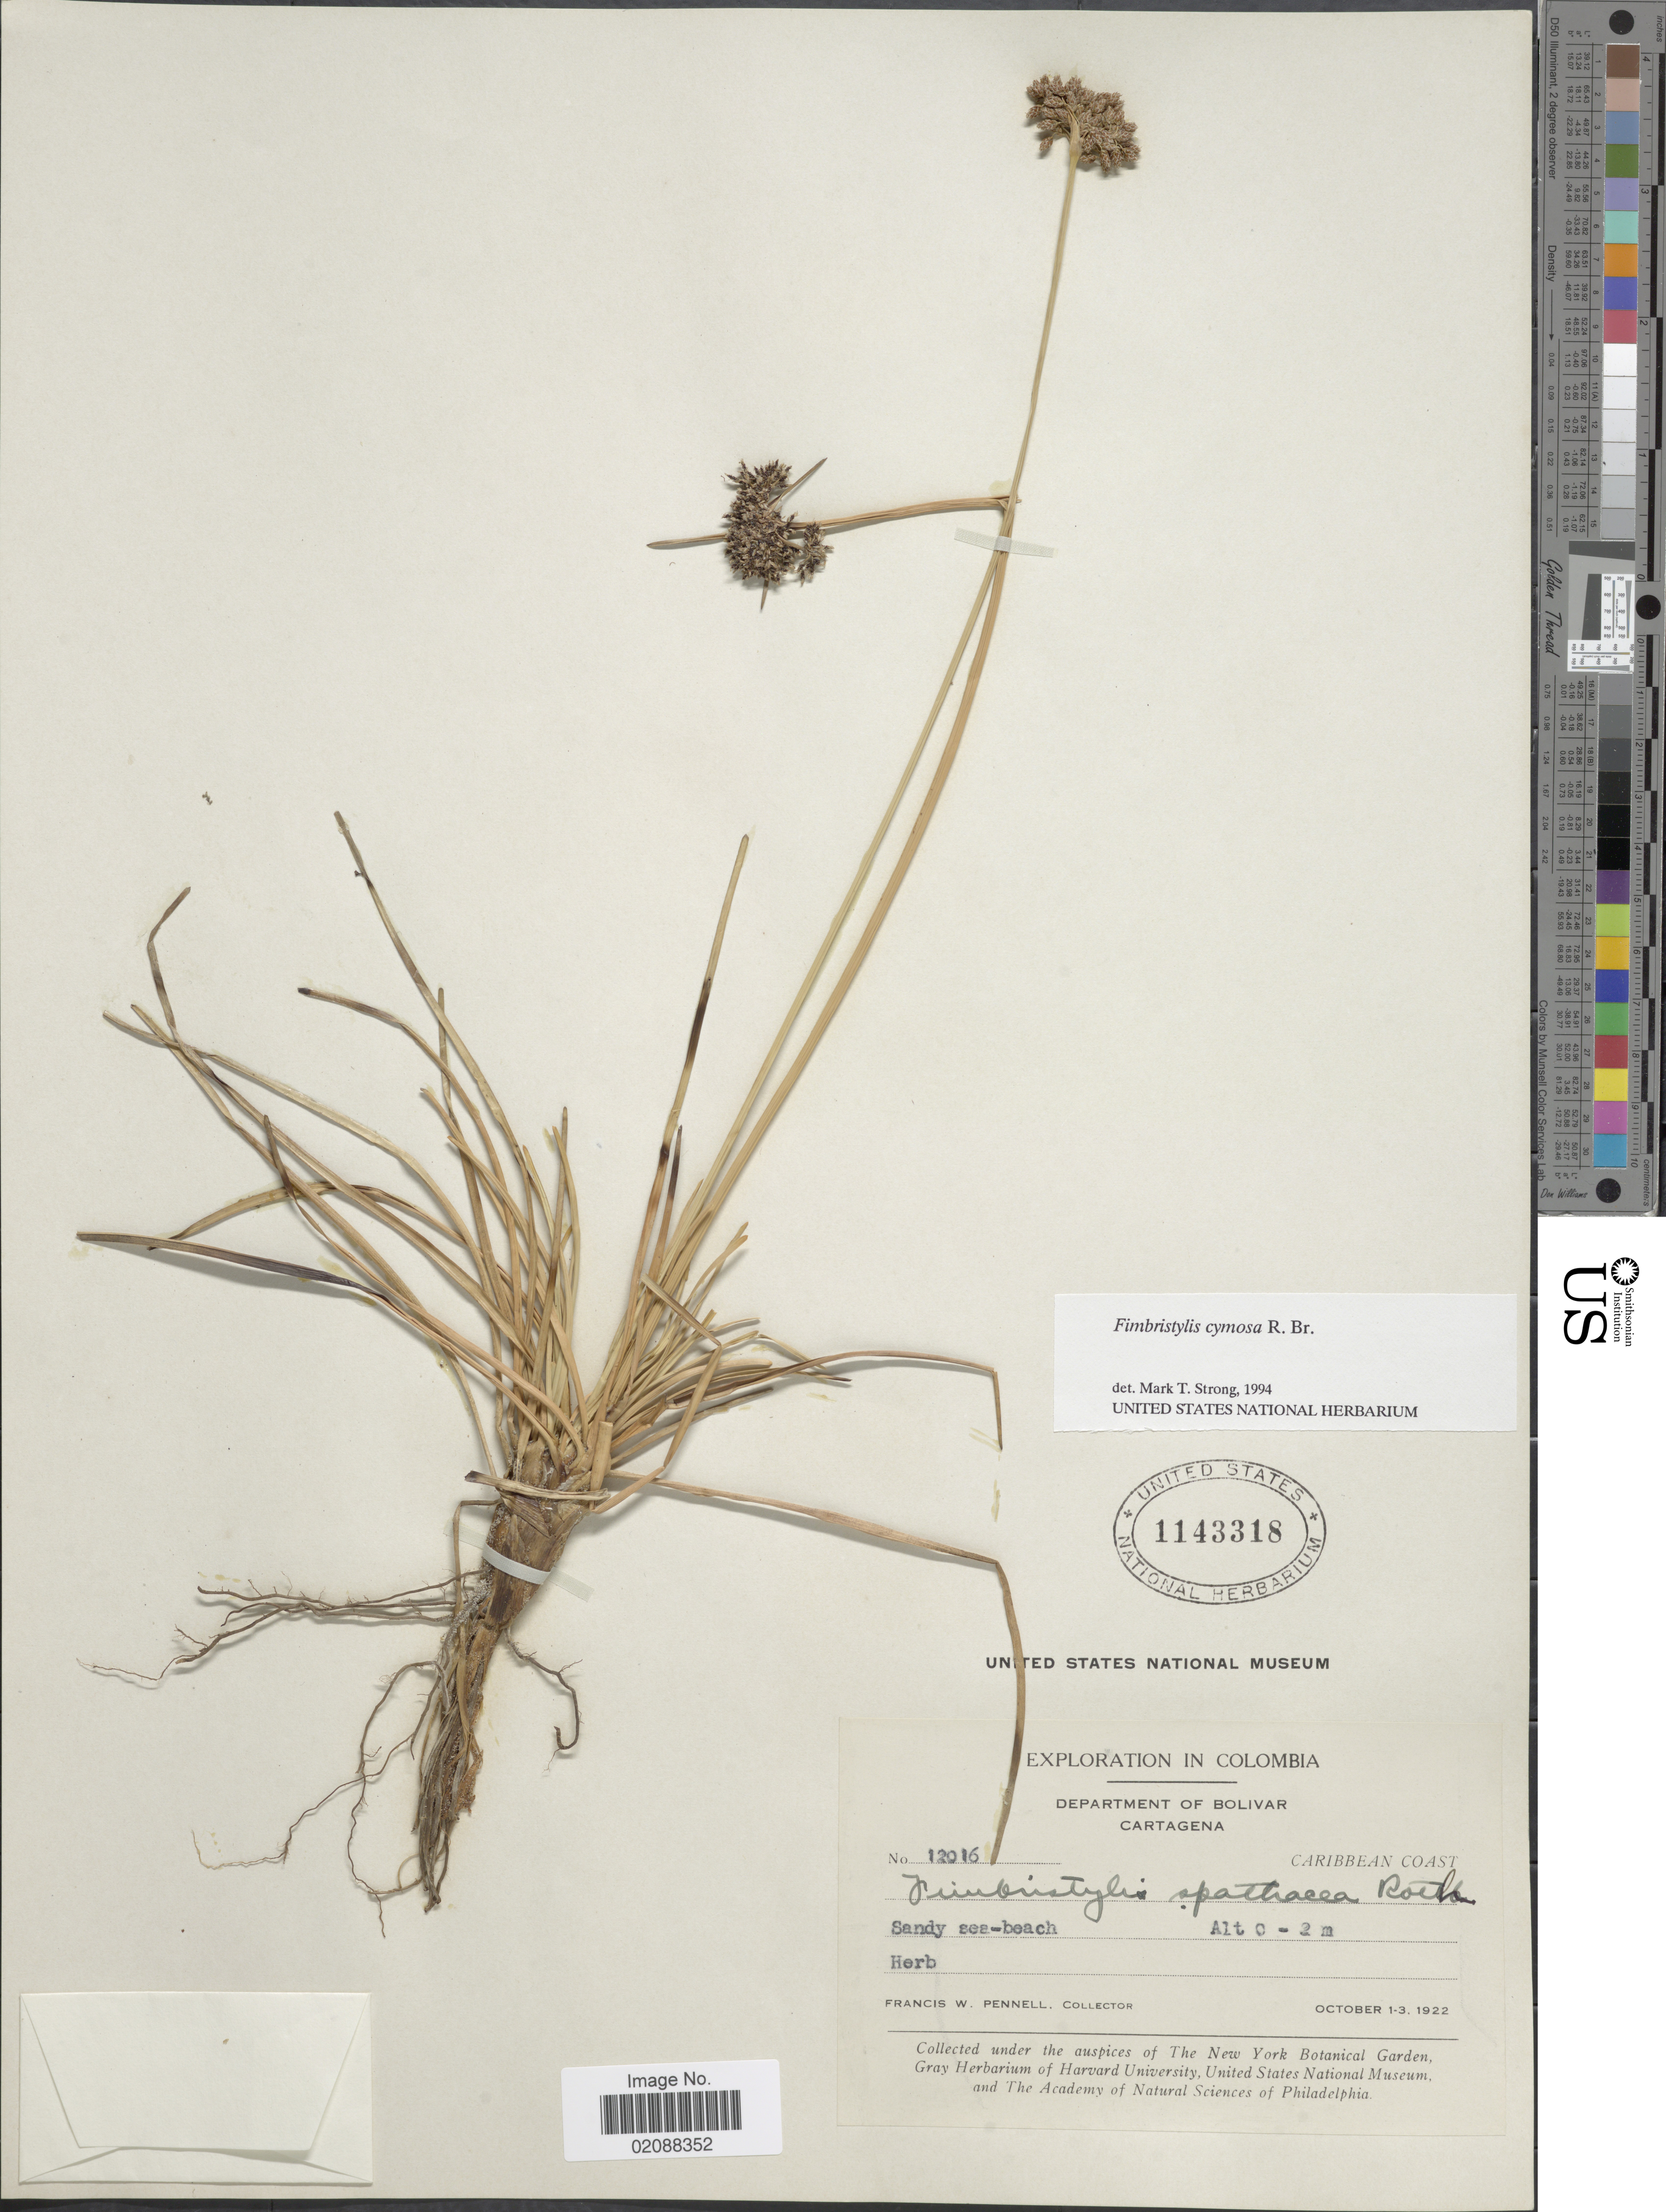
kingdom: Plantae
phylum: Tracheophyta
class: Liliopsida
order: Poales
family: Cyperaceae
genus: Fimbristylis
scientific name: Fimbristylis cymosa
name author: R. Br.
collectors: F. W. Pennell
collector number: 12016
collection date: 1922-10-01/1922-10-03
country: Colombia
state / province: Bolívar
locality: Cartagena, Caribbean Coast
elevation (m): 0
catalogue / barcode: US 1143318